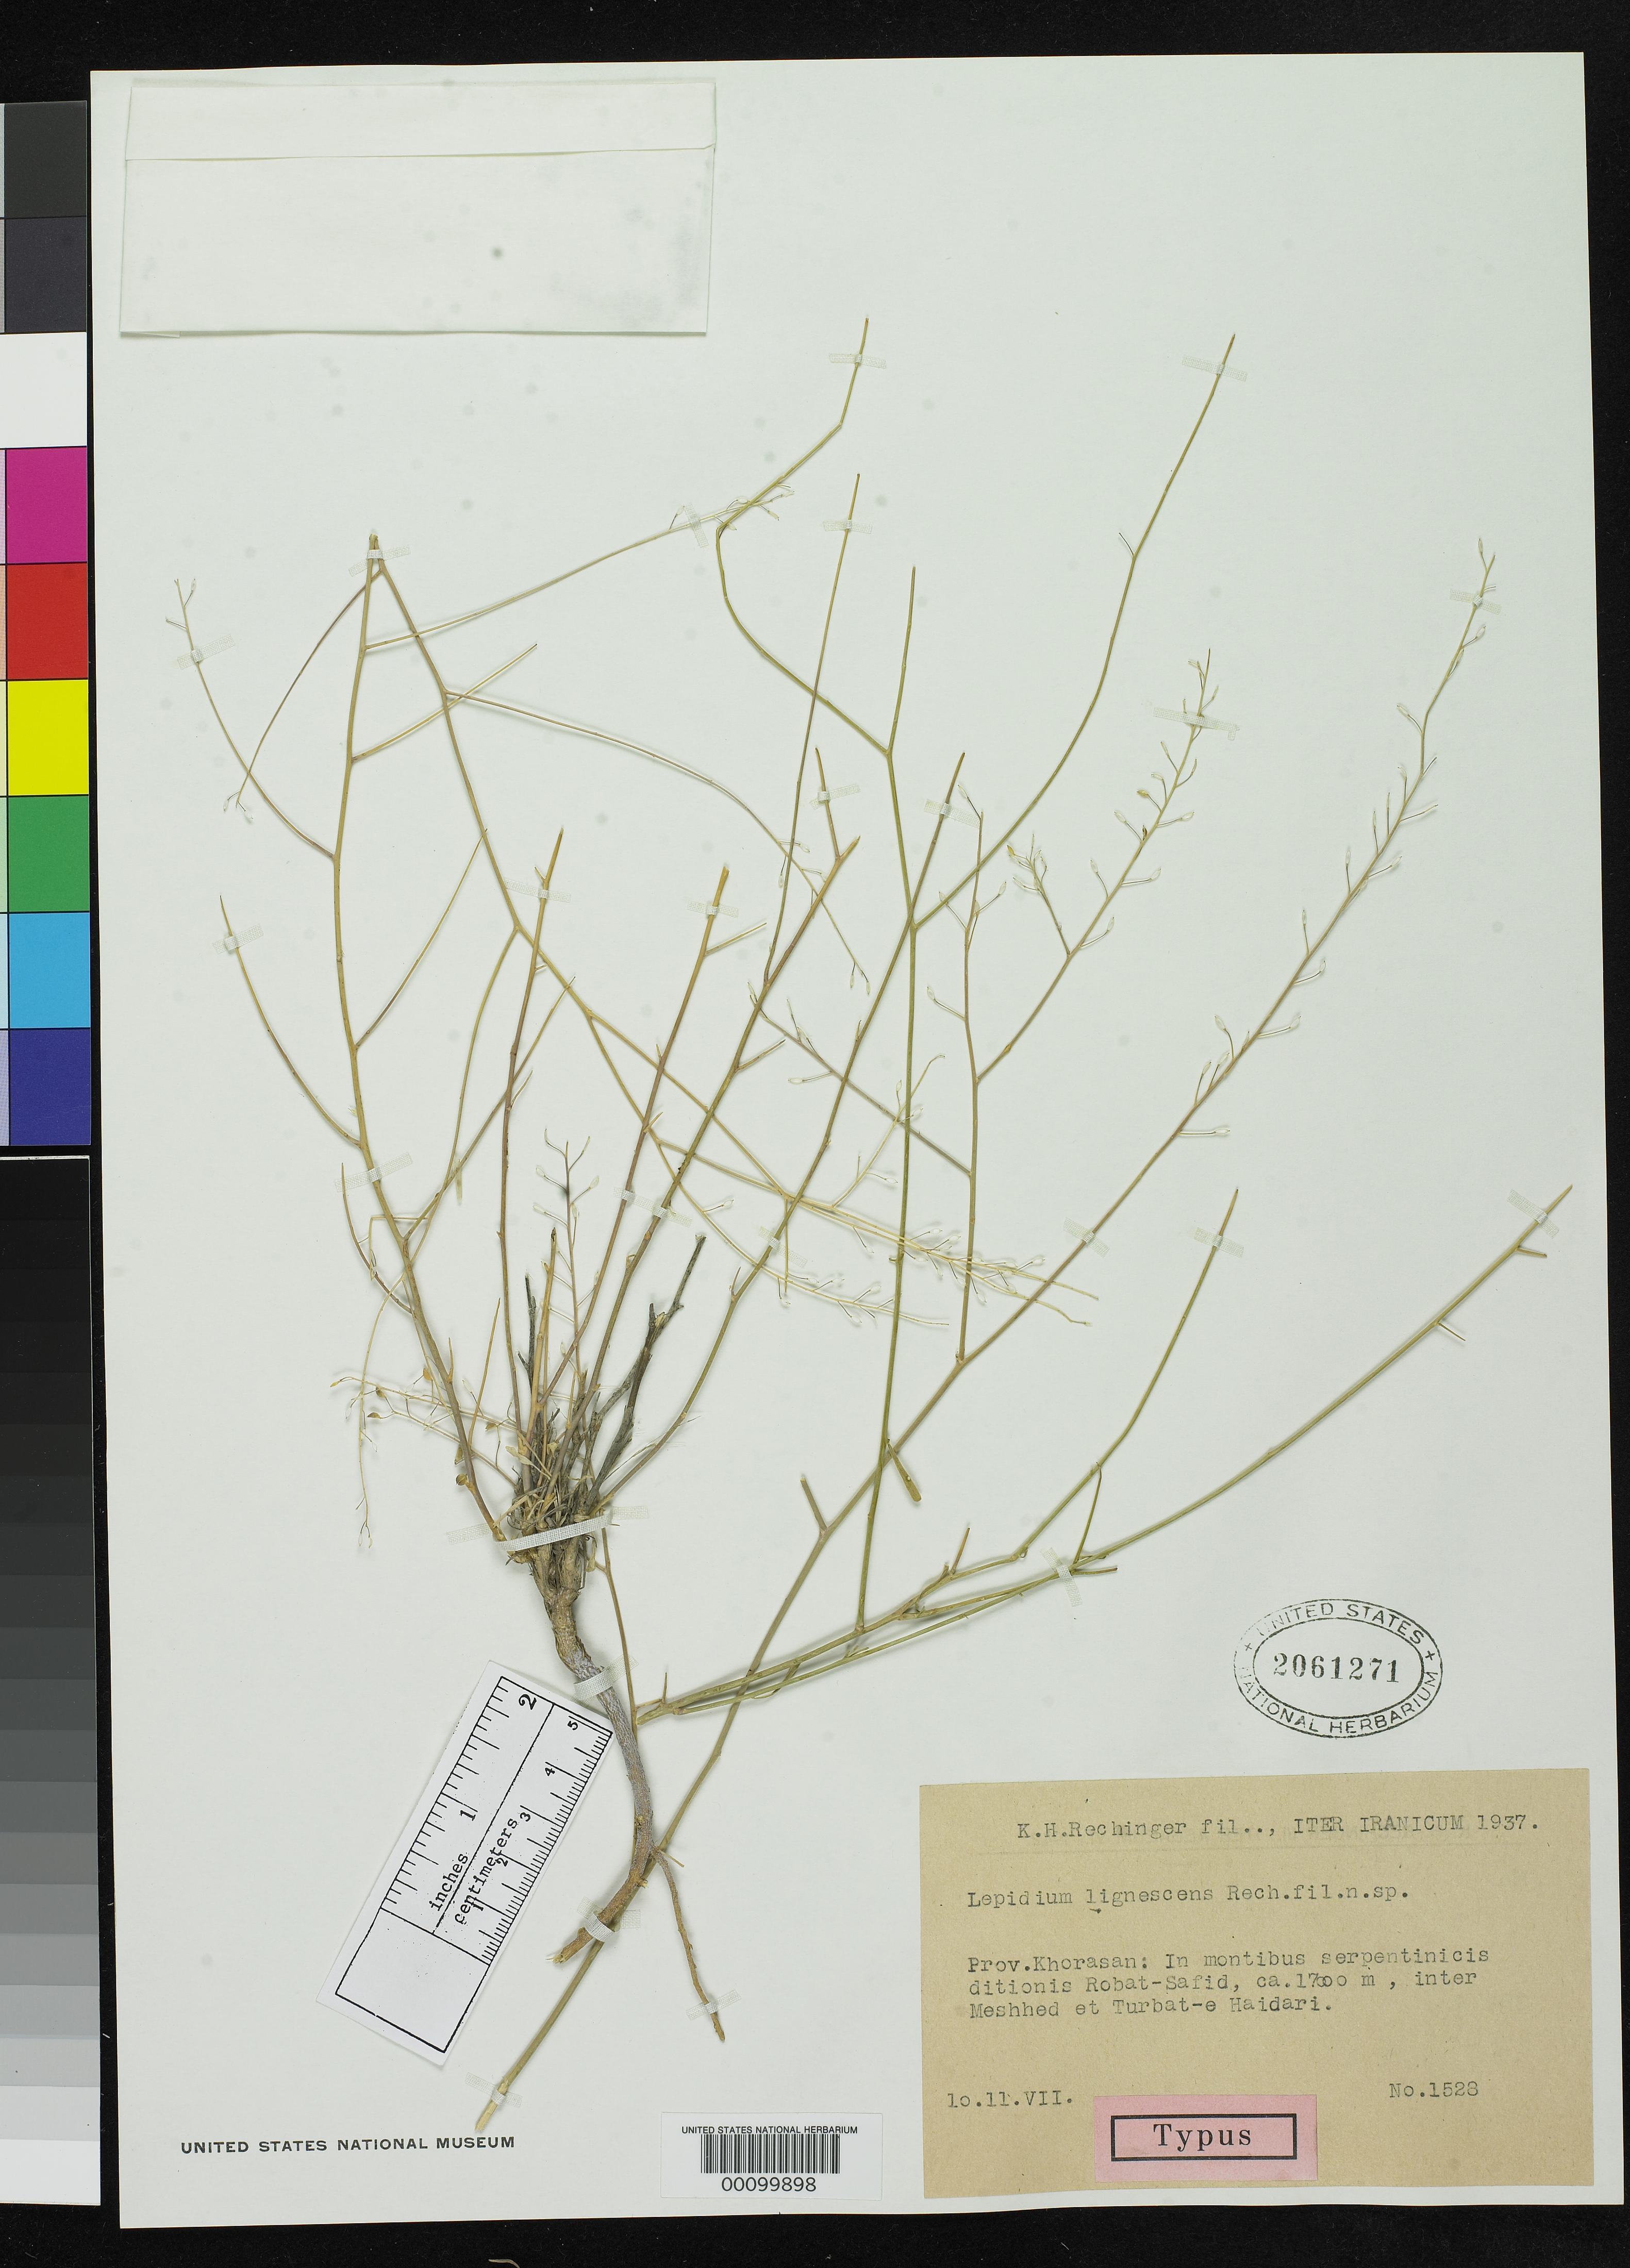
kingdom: Plantae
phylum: Tracheophyta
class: Magnoliopsida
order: Brassicales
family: Brassicaceae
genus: Lepidium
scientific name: Lepidium lignescens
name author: Rech. f.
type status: Isotype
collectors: K. H. Rechinger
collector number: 1528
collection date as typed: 10 Jul 1937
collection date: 1937-07-10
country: Iran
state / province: Khorasan [obsolete]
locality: Meshhed & Turbat-e-Haidari.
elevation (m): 1700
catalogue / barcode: US 2061271